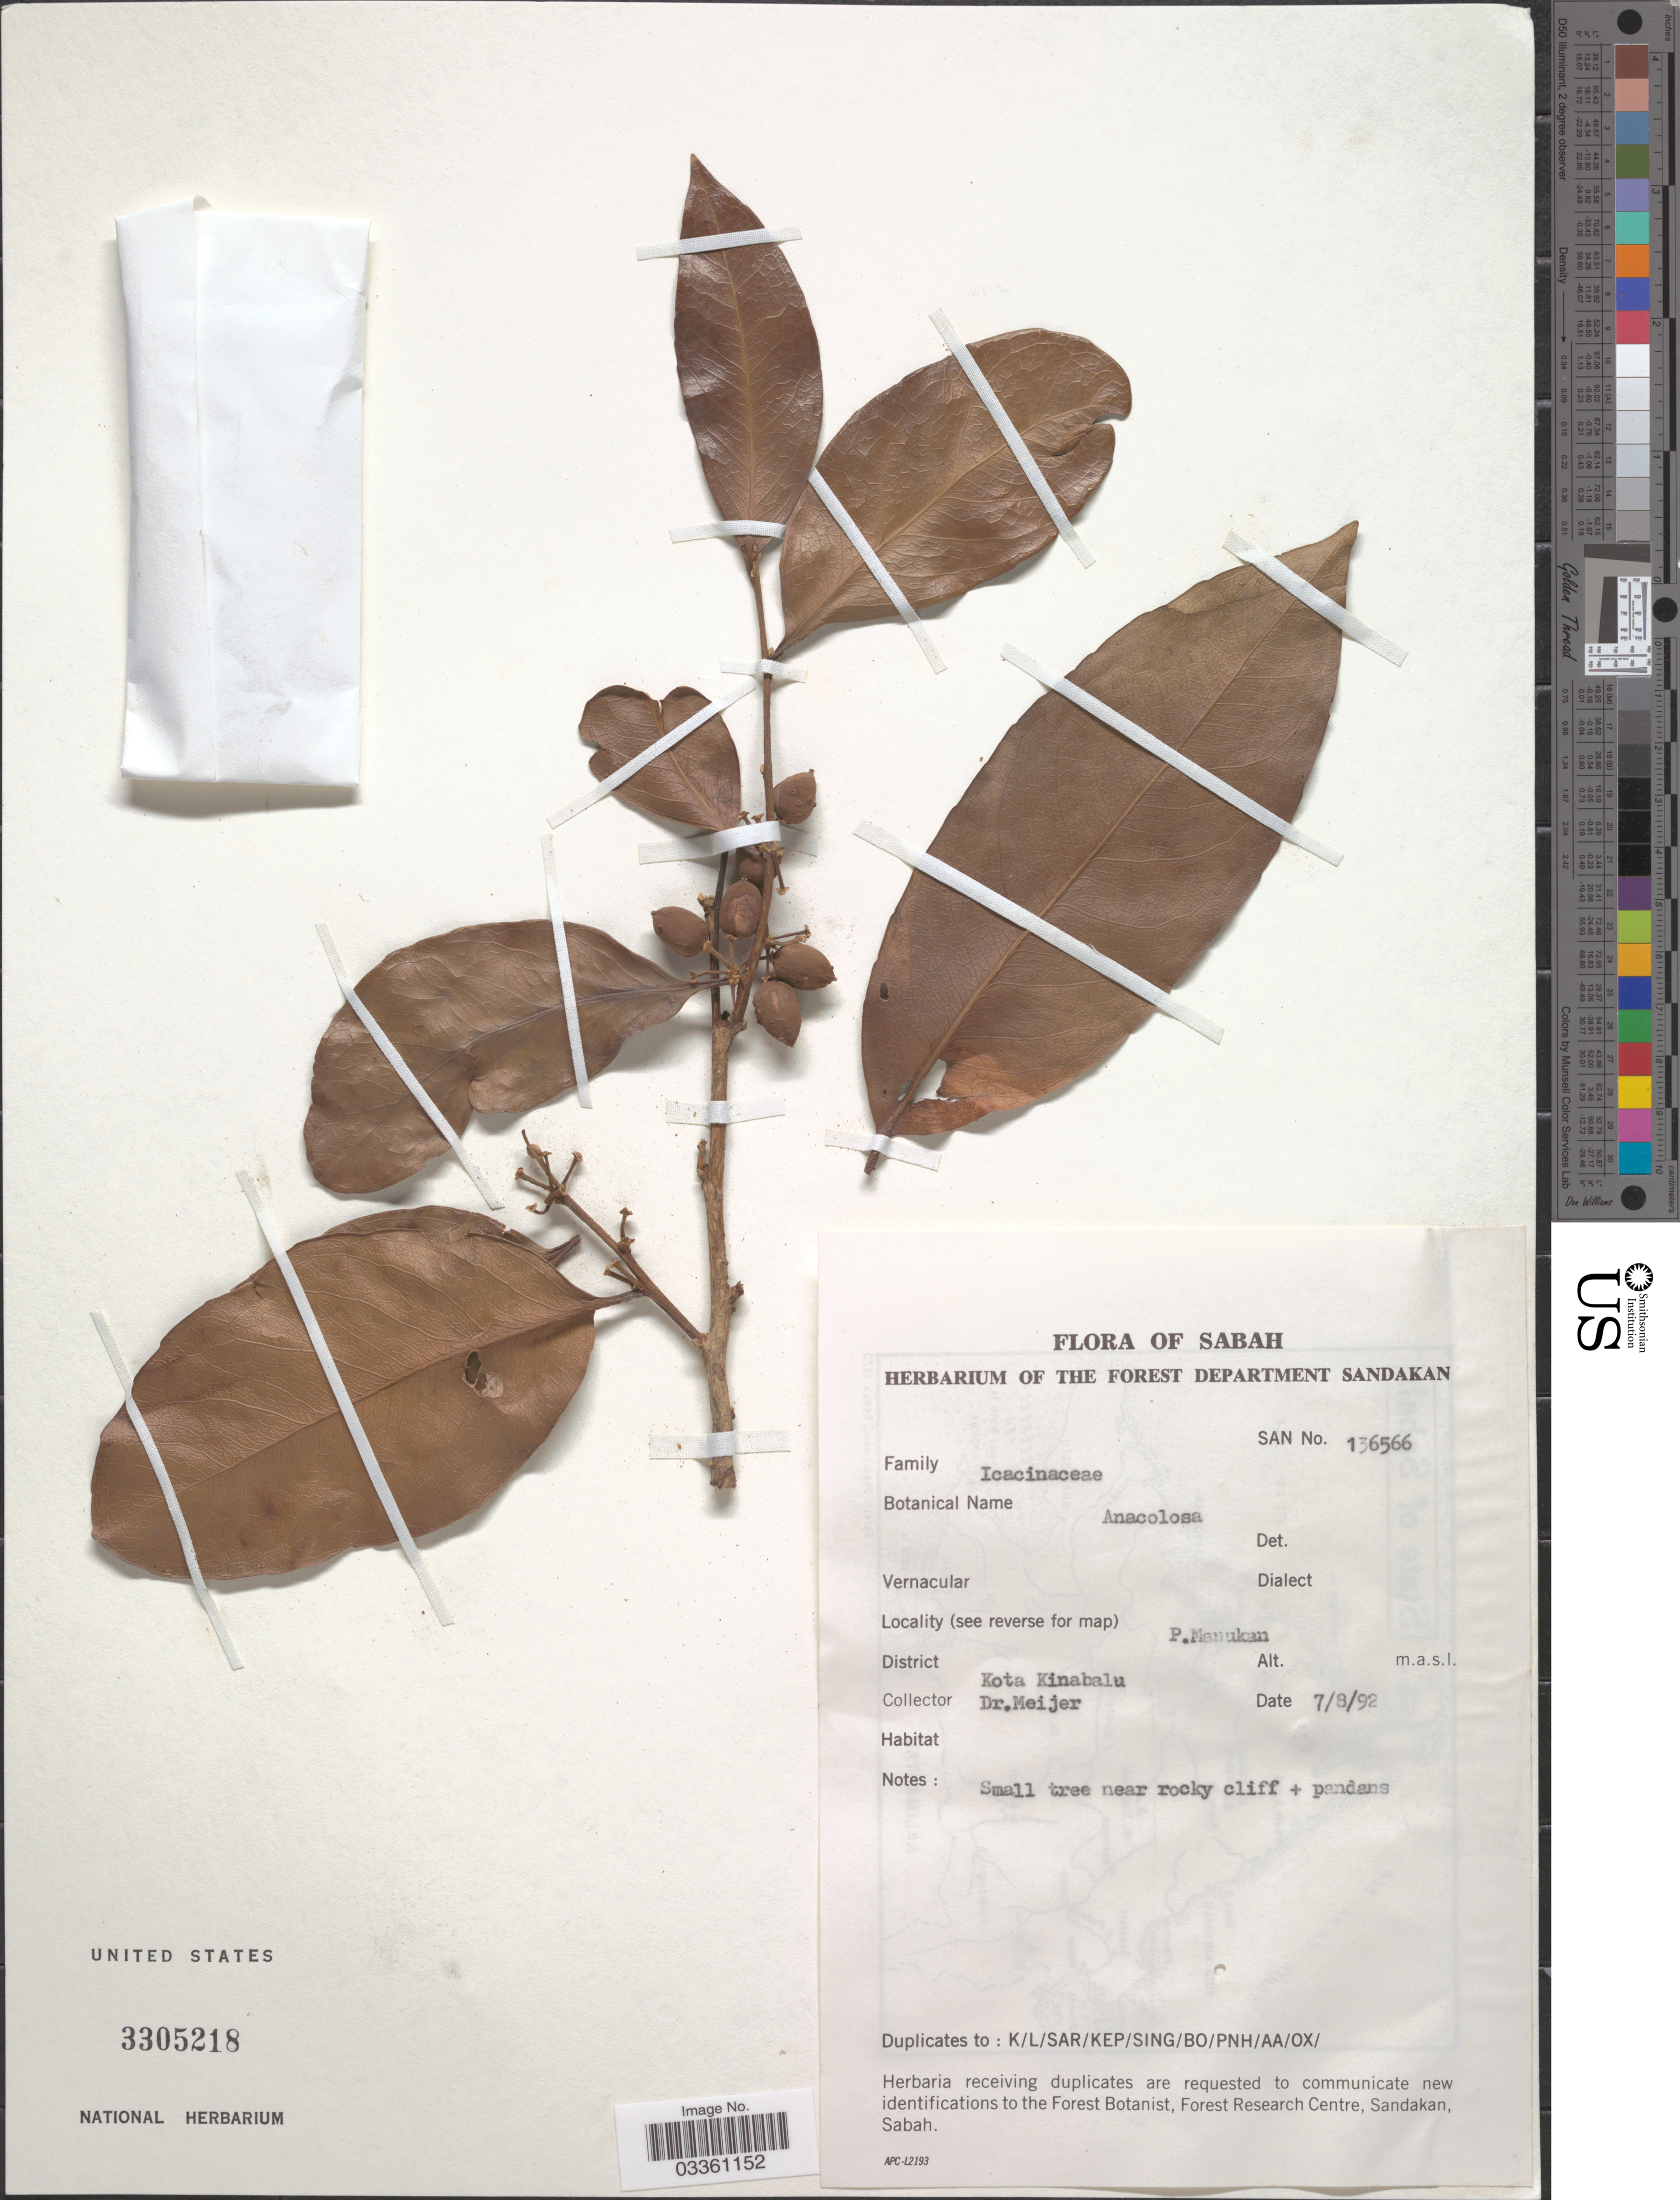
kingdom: Plantae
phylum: Tracheophyta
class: Magnoliopsida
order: Icacinales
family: Icacinaceae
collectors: -- Meijer & K. Kanabalu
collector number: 136566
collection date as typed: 7/8/92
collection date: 1992-08-07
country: Malaysia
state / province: Sabah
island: Borneo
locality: P. Manukan. District Kota Kinabalu.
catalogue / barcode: US 3305218